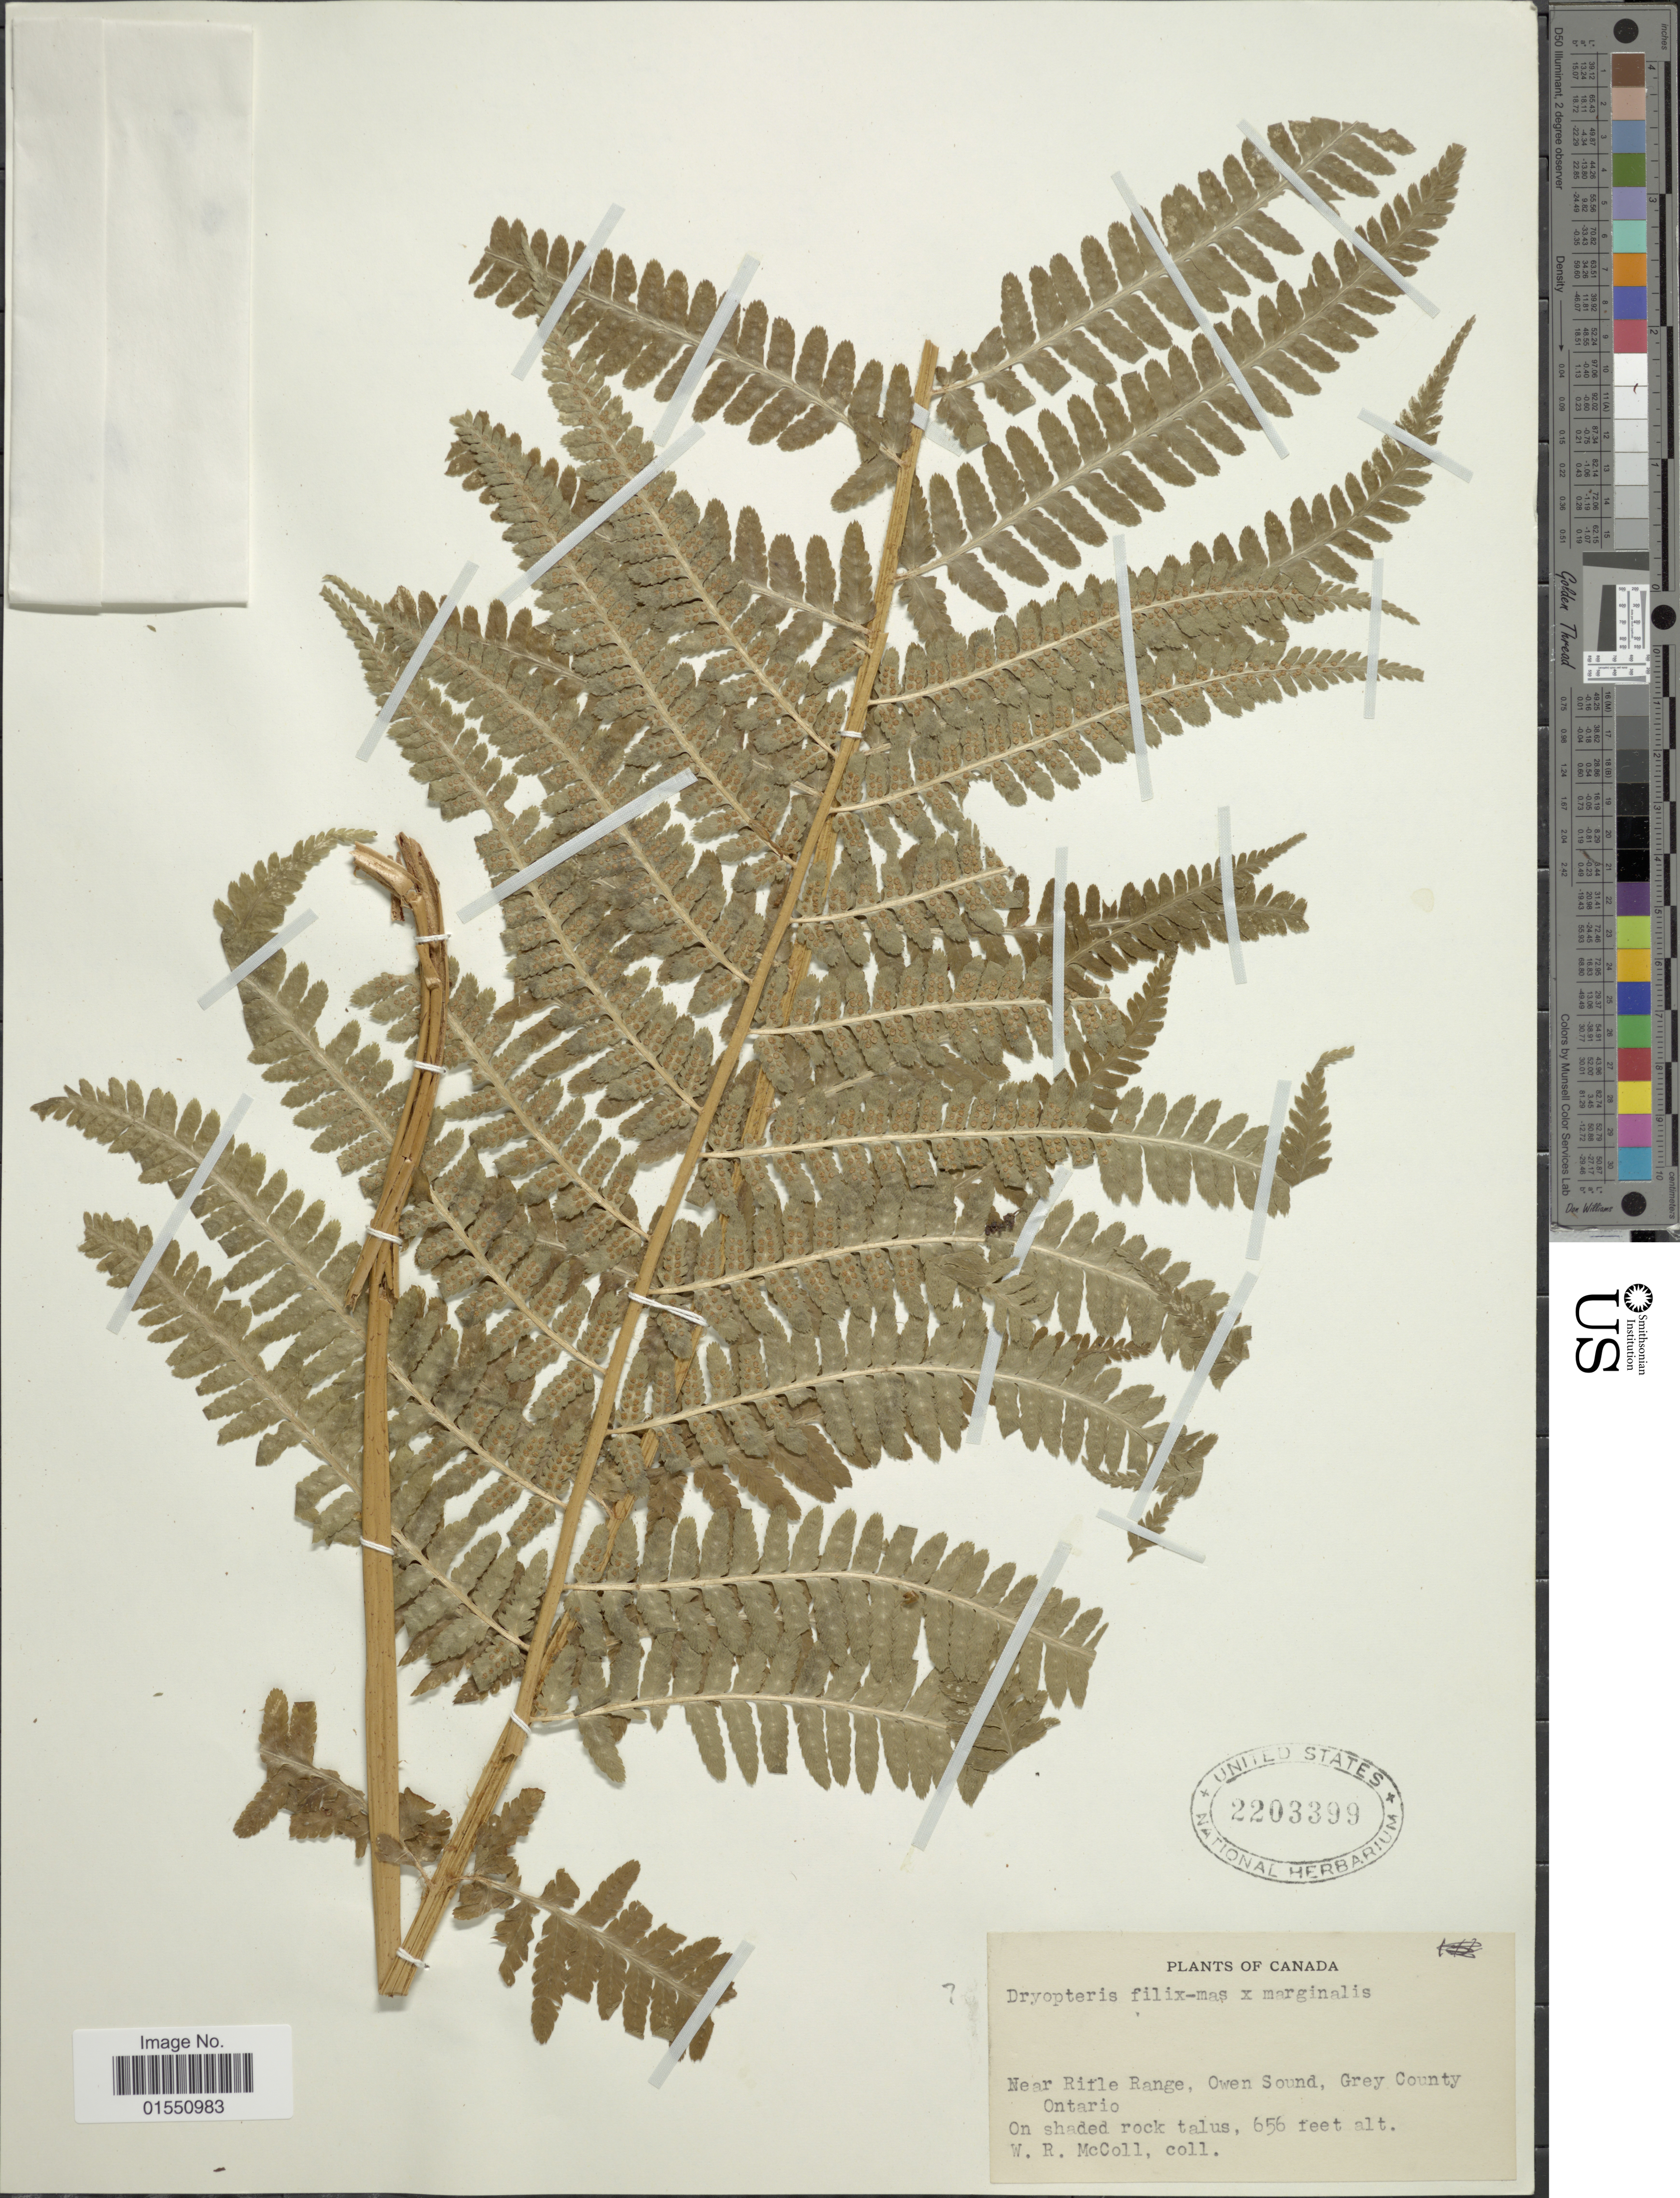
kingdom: Plantae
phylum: Tracheophyta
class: Polypodiopsida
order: Polypodiales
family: Dryopteridaceae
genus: Dryopteris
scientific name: Dryopteris filix-mas x D. marginalis (L.) A. Gray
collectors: W. McColl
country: Canada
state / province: Ontario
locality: Near Rifle Ranges, Owen Sound, Grey County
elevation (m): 200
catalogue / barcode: US 2203399